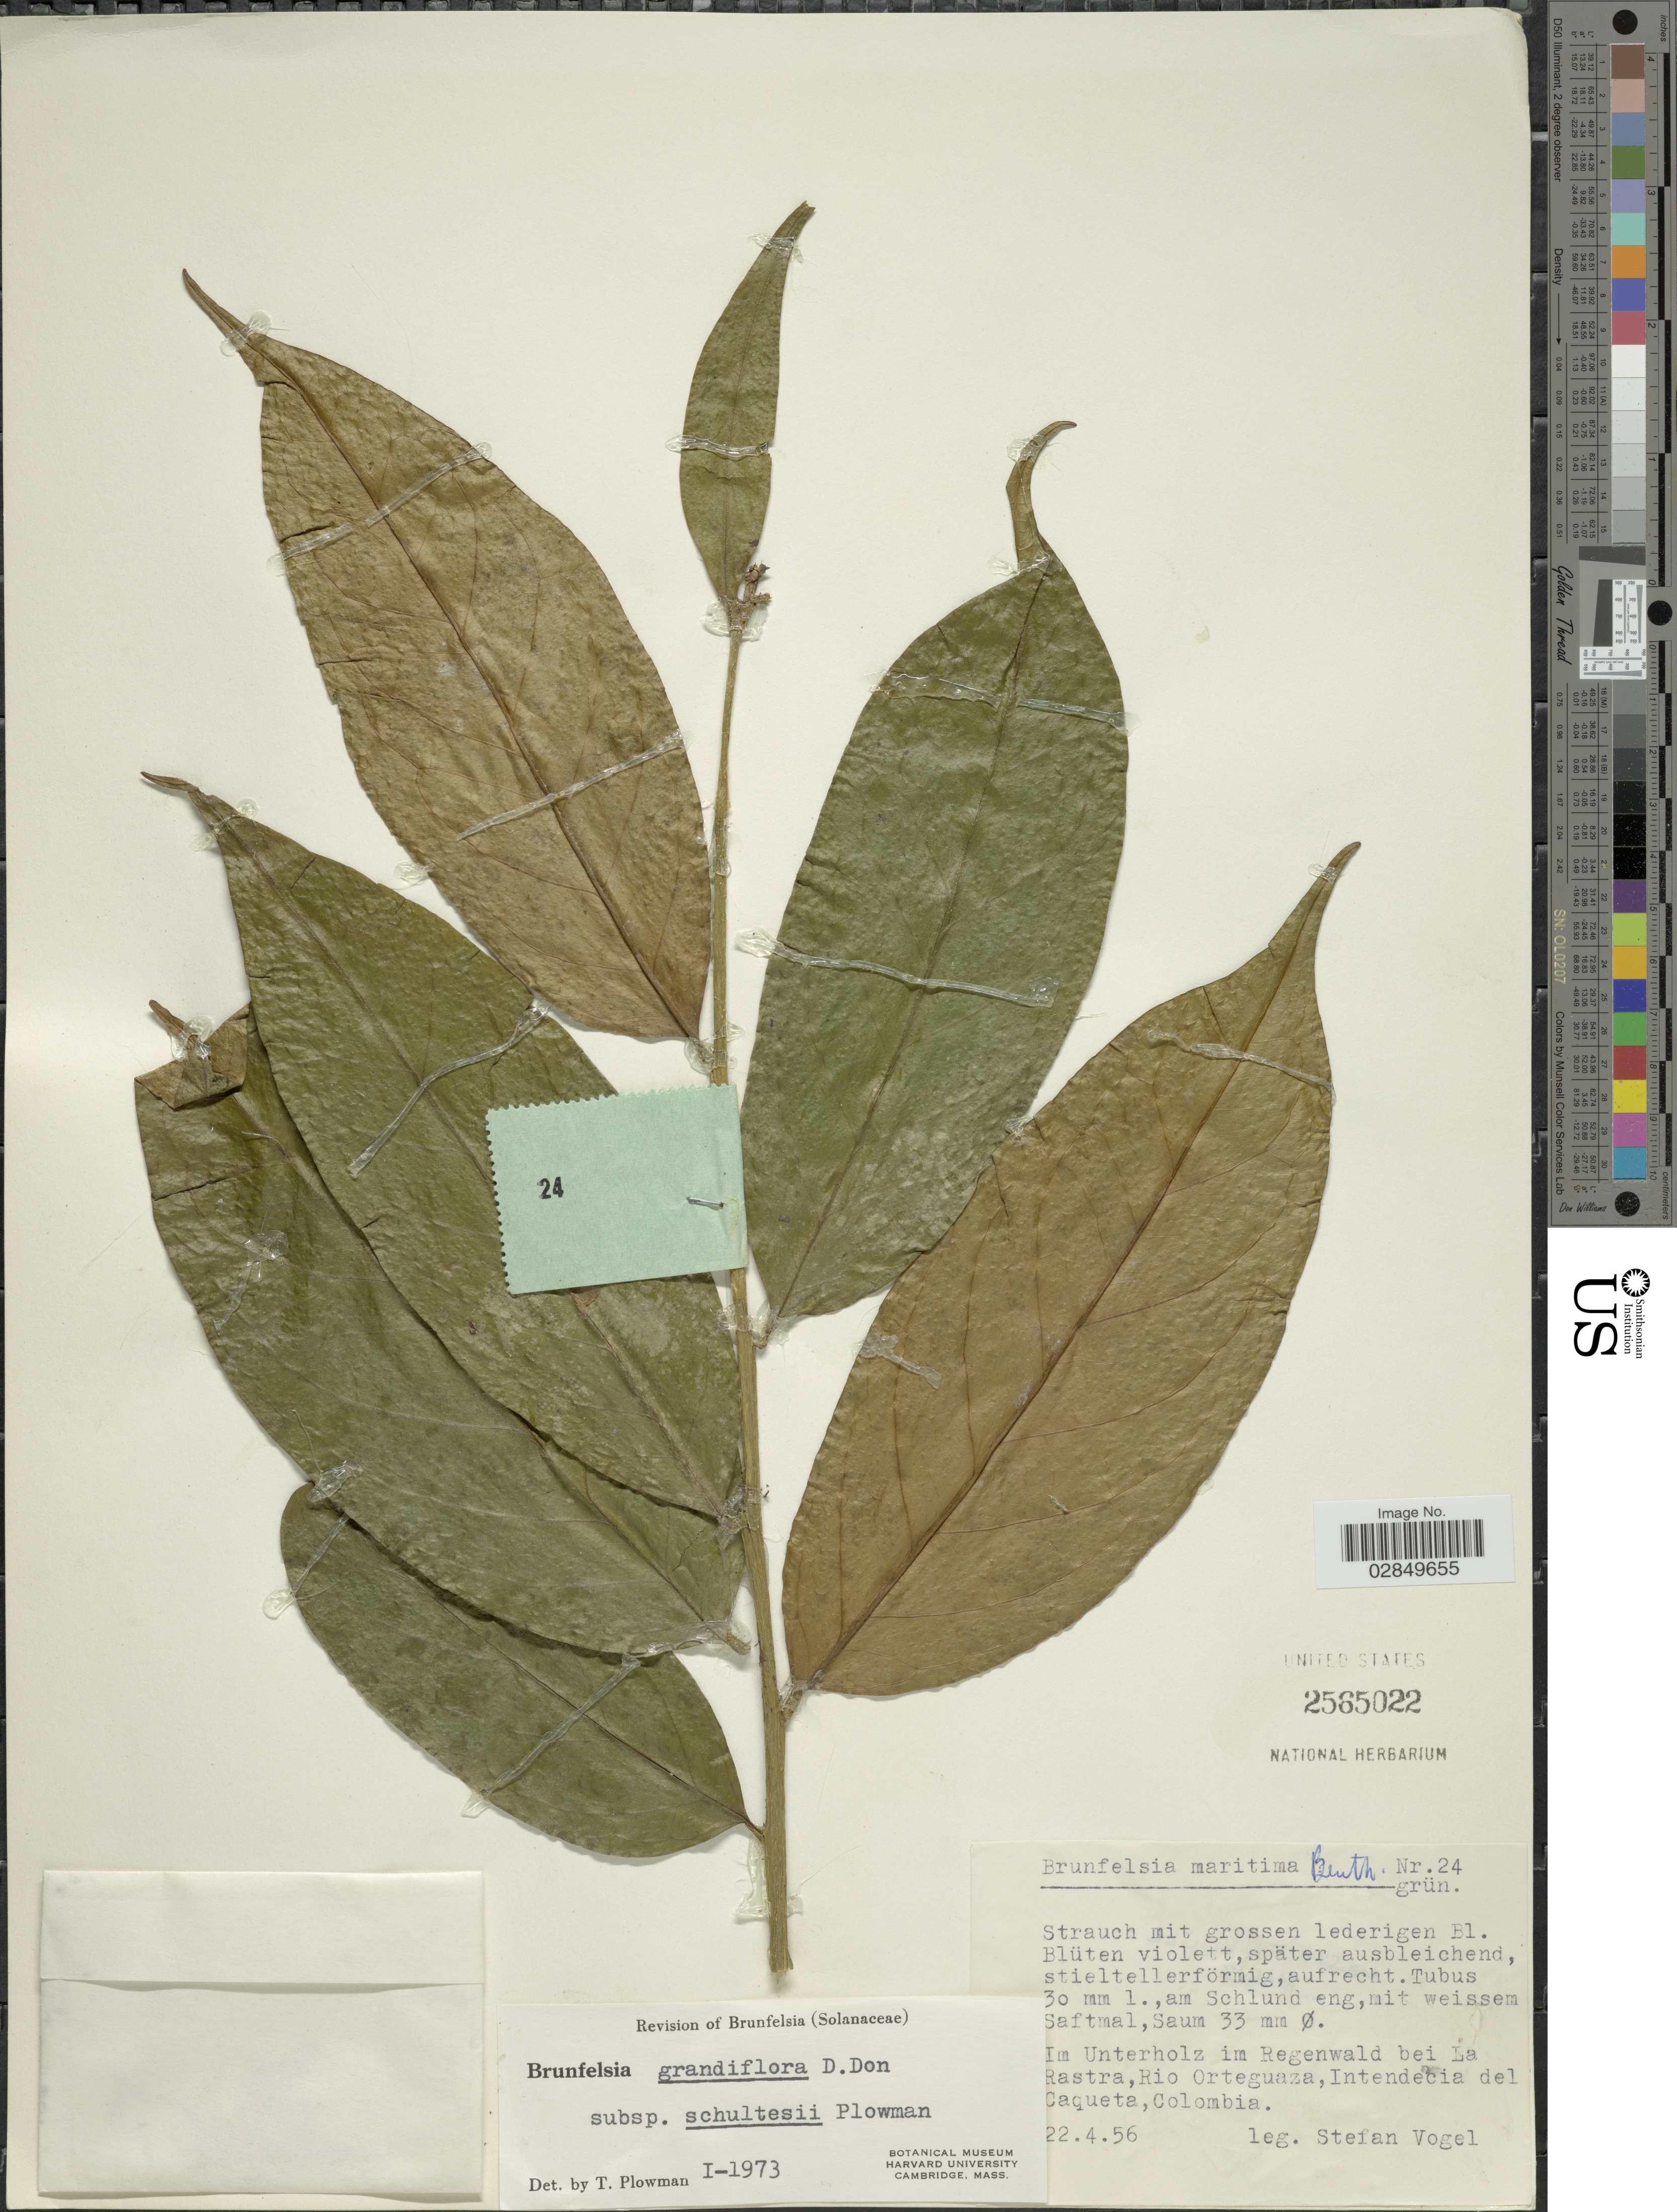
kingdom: Plantae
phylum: Tracheophyta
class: Magnoliopsida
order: Solanales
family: Solanaceae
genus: Brunfelsia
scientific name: Brunfelsia grandiflora subsp. schultesii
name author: Plowman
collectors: S. Vogel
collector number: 24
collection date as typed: Transcribed d/m/y: 22/4/56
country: Colombia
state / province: Caquetá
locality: Im Unterholz im Regenwald bei La Restra, Rio Orteguaza, Intendencia del Caqueta.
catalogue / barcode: US 2565022